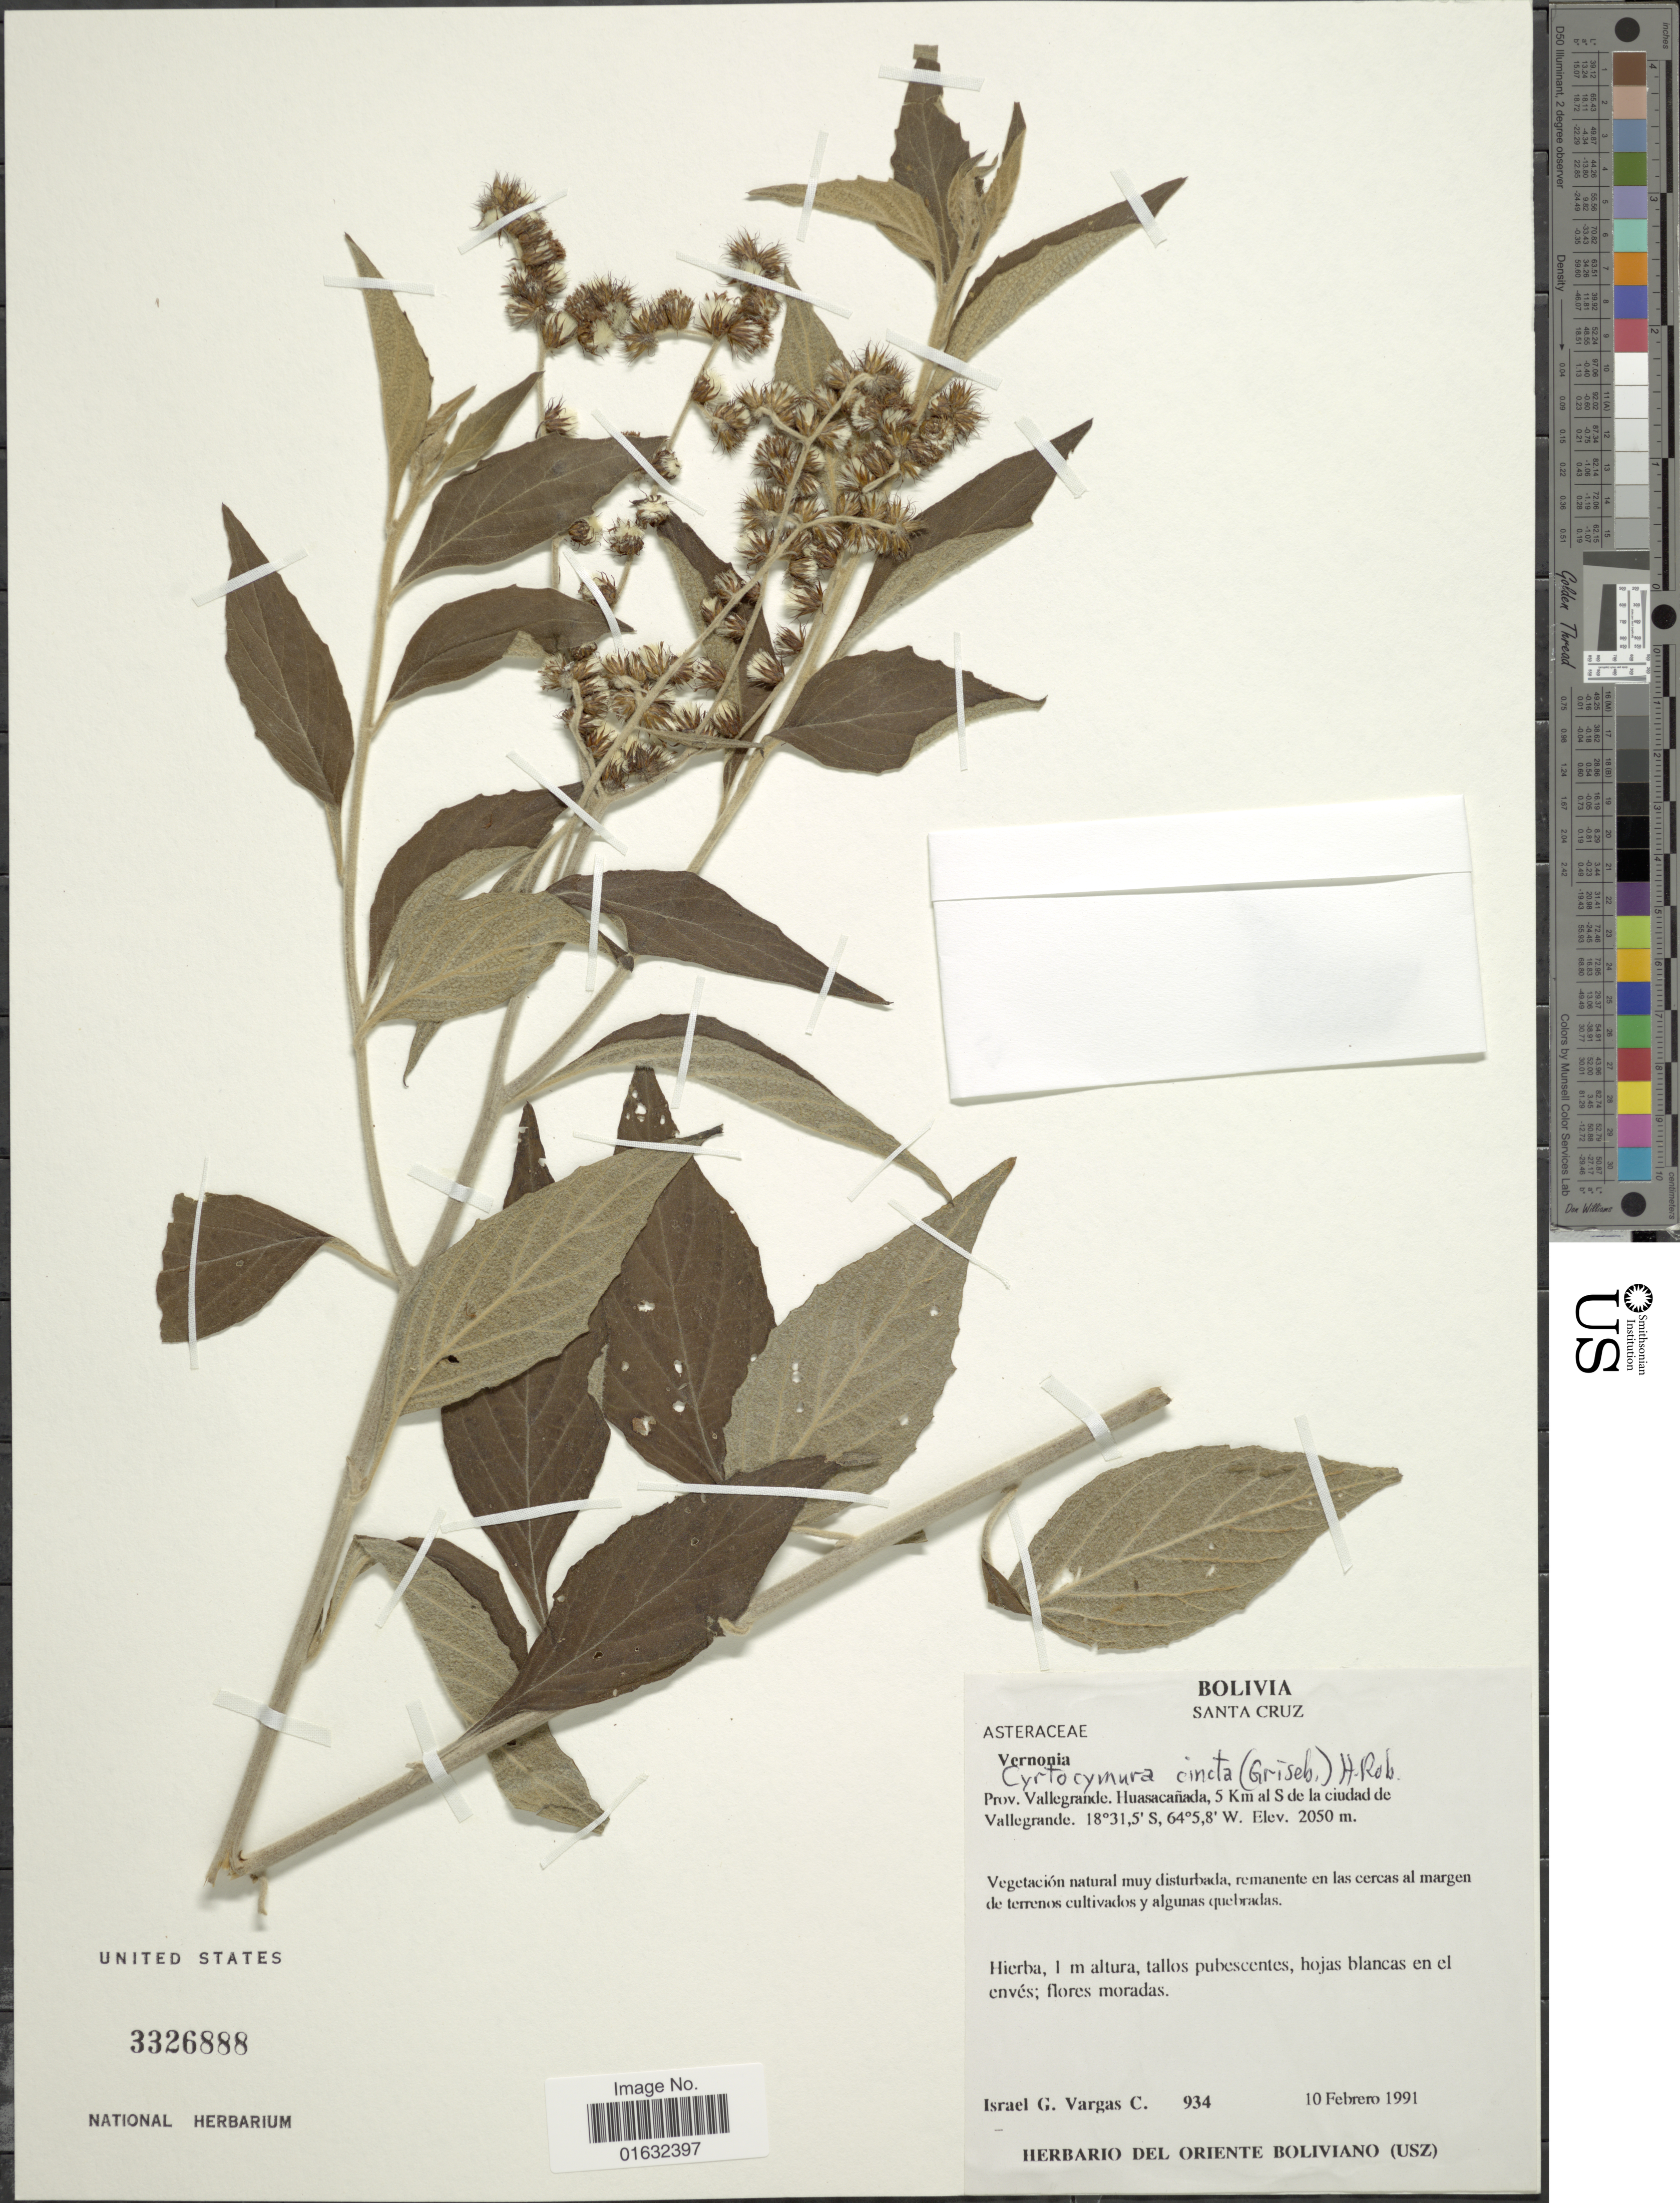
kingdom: Plantae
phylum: Tracheophyta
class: Magnoliopsida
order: Asterales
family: Asteraceae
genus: Cyrtocymura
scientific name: Cyrtocymura cincta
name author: (Griseb.) H. Rob.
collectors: I. Vargas C.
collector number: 934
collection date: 1991-02-10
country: Bolivia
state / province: Santa Cruz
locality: Prov. Vallegrande. Huasacañada, 5 Km al S de la ciudad de Vallegrande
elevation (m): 2050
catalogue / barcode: US 3326888